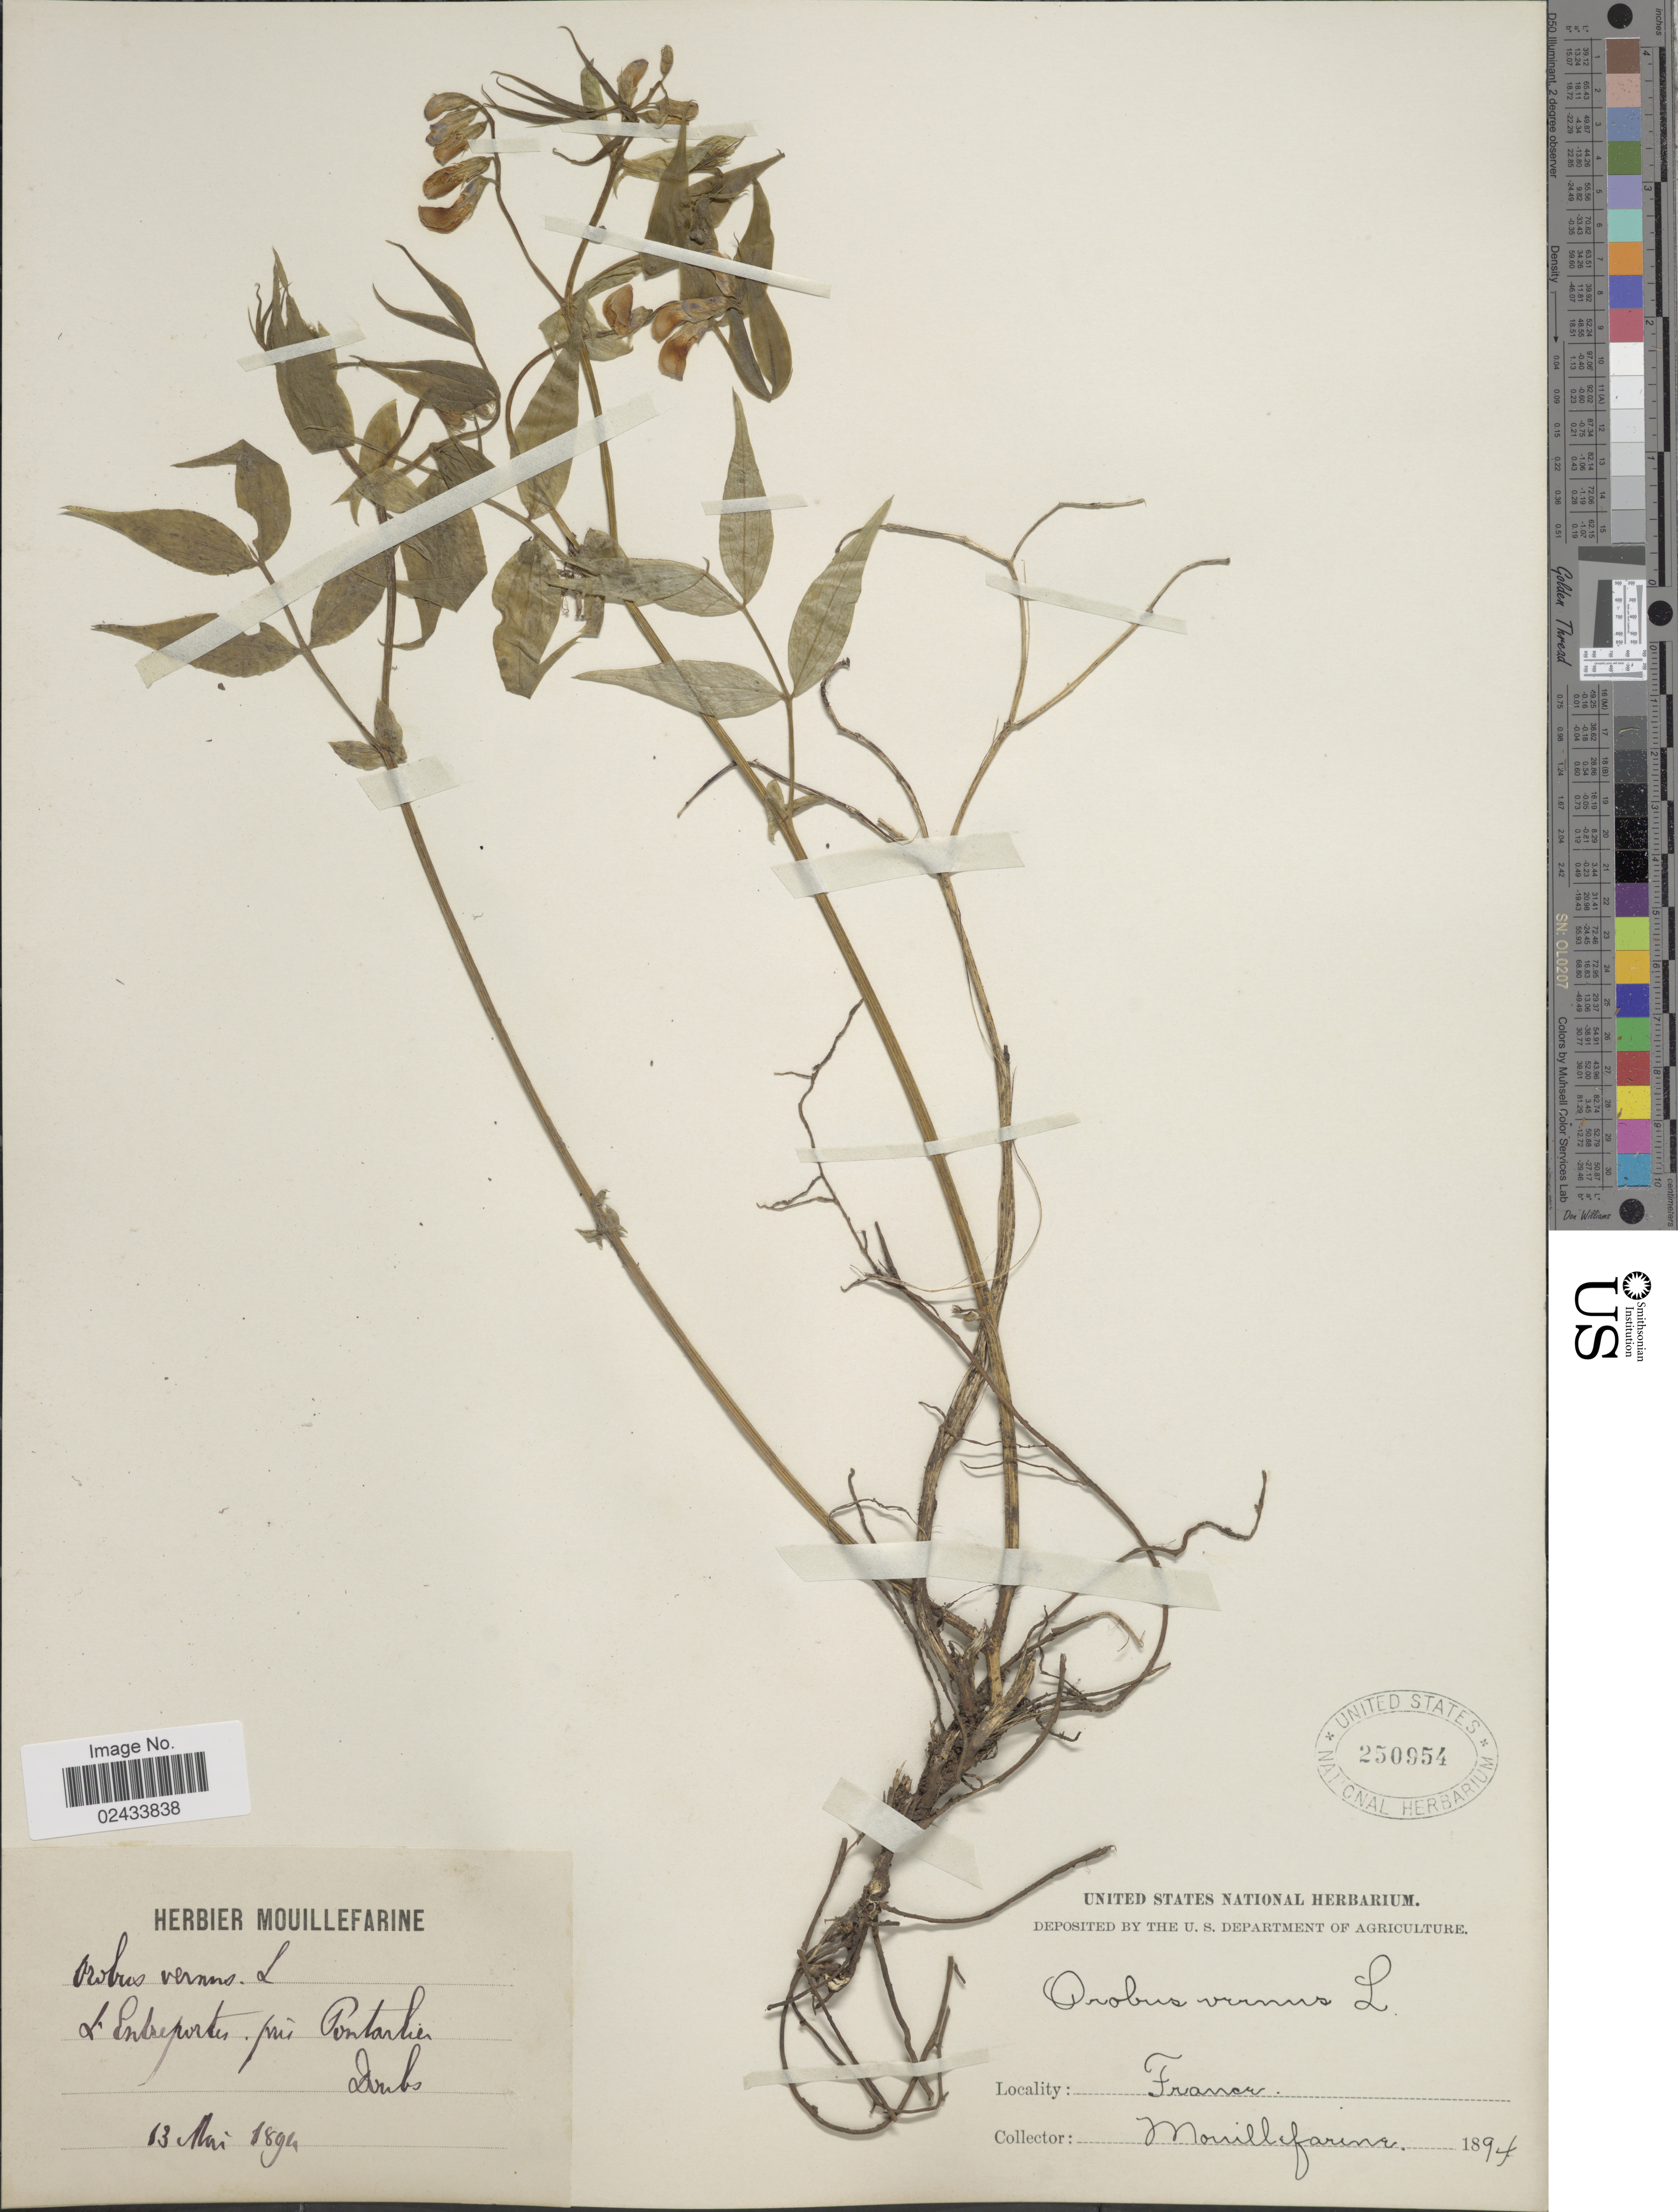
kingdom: Plantae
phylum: Tracheophyta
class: Magnoliopsida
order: Fabales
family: Fabaceae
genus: Lathyrus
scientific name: Lathyrus vernus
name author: (L.) Bernh.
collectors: A. Mouillefarine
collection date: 1894-05-13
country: France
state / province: Bourgogne-Franche-Comté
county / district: Doubs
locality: L'Entreportes près Pontarlier, Doubs.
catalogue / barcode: US 250954